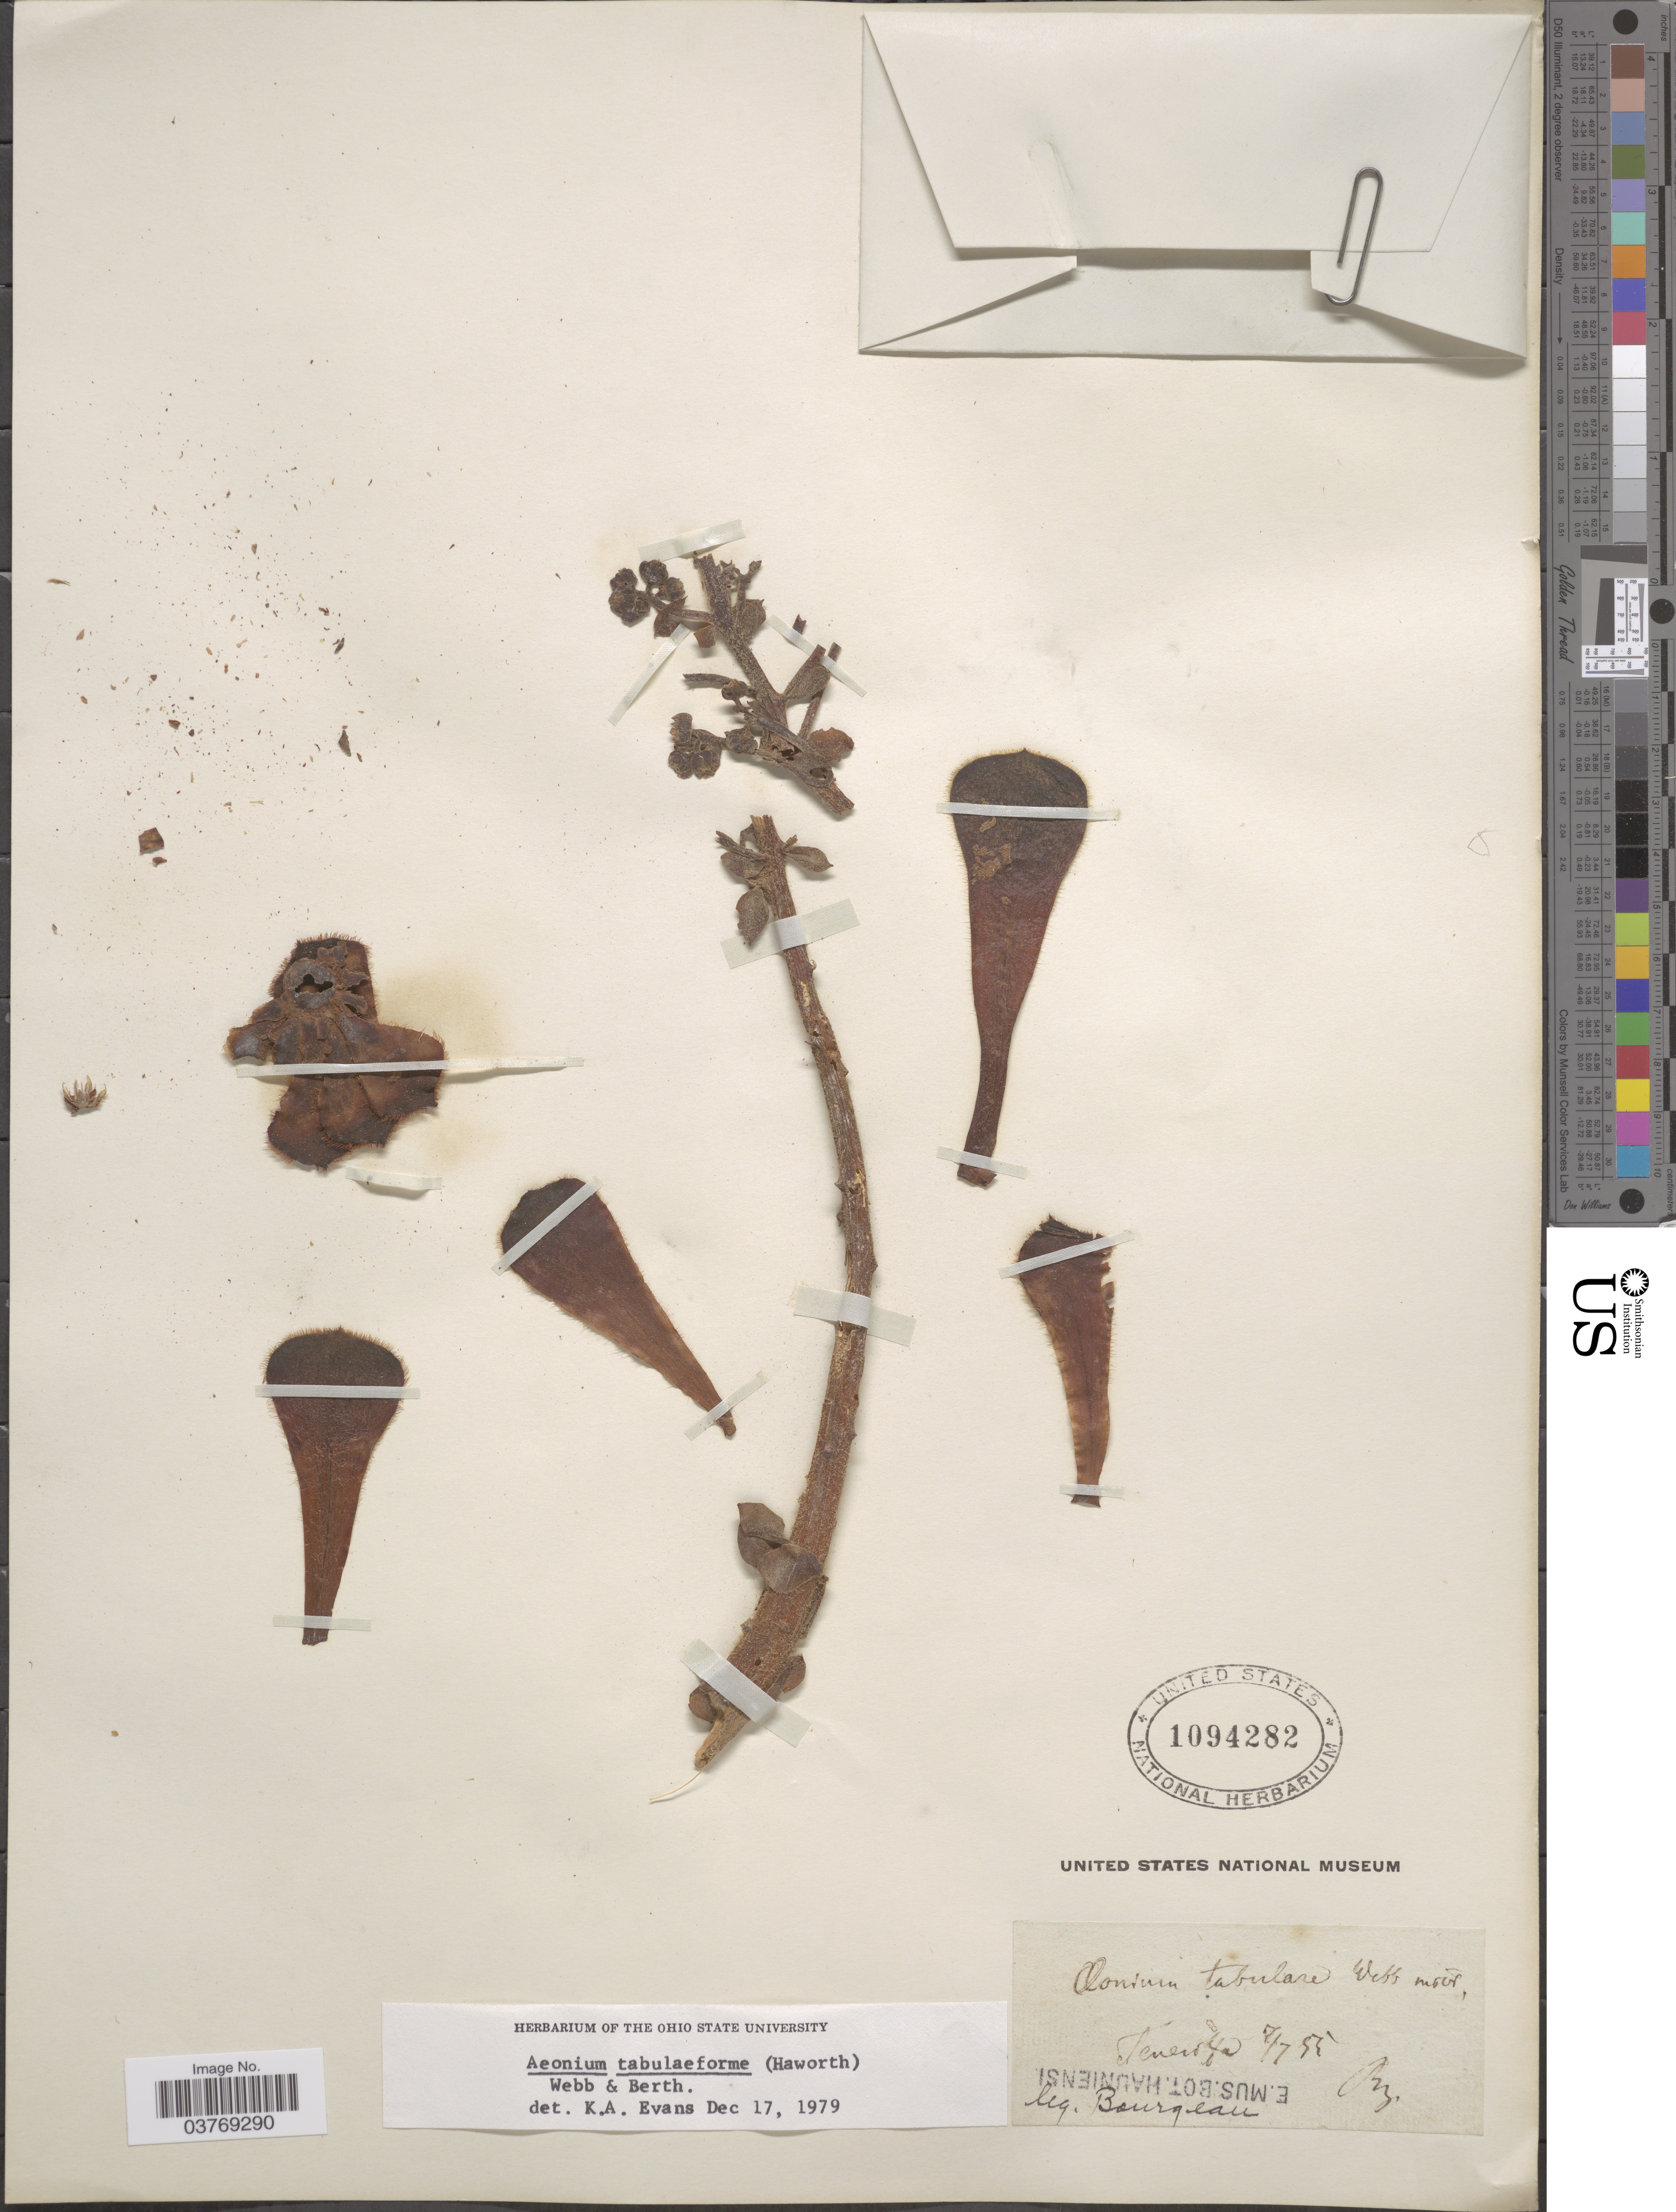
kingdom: Plantae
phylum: Tracheophyta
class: Magnoliopsida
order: Saxifragales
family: Crassulaceae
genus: Aeonium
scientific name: Aeonium tabulaeforme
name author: (Haw.) Webb & Berthel.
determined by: Evans, K.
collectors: -. Bourgeau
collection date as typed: Transcribed d/m/y: 7/7/55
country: Spain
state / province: Canarias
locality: Teneriffe.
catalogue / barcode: US 1094282